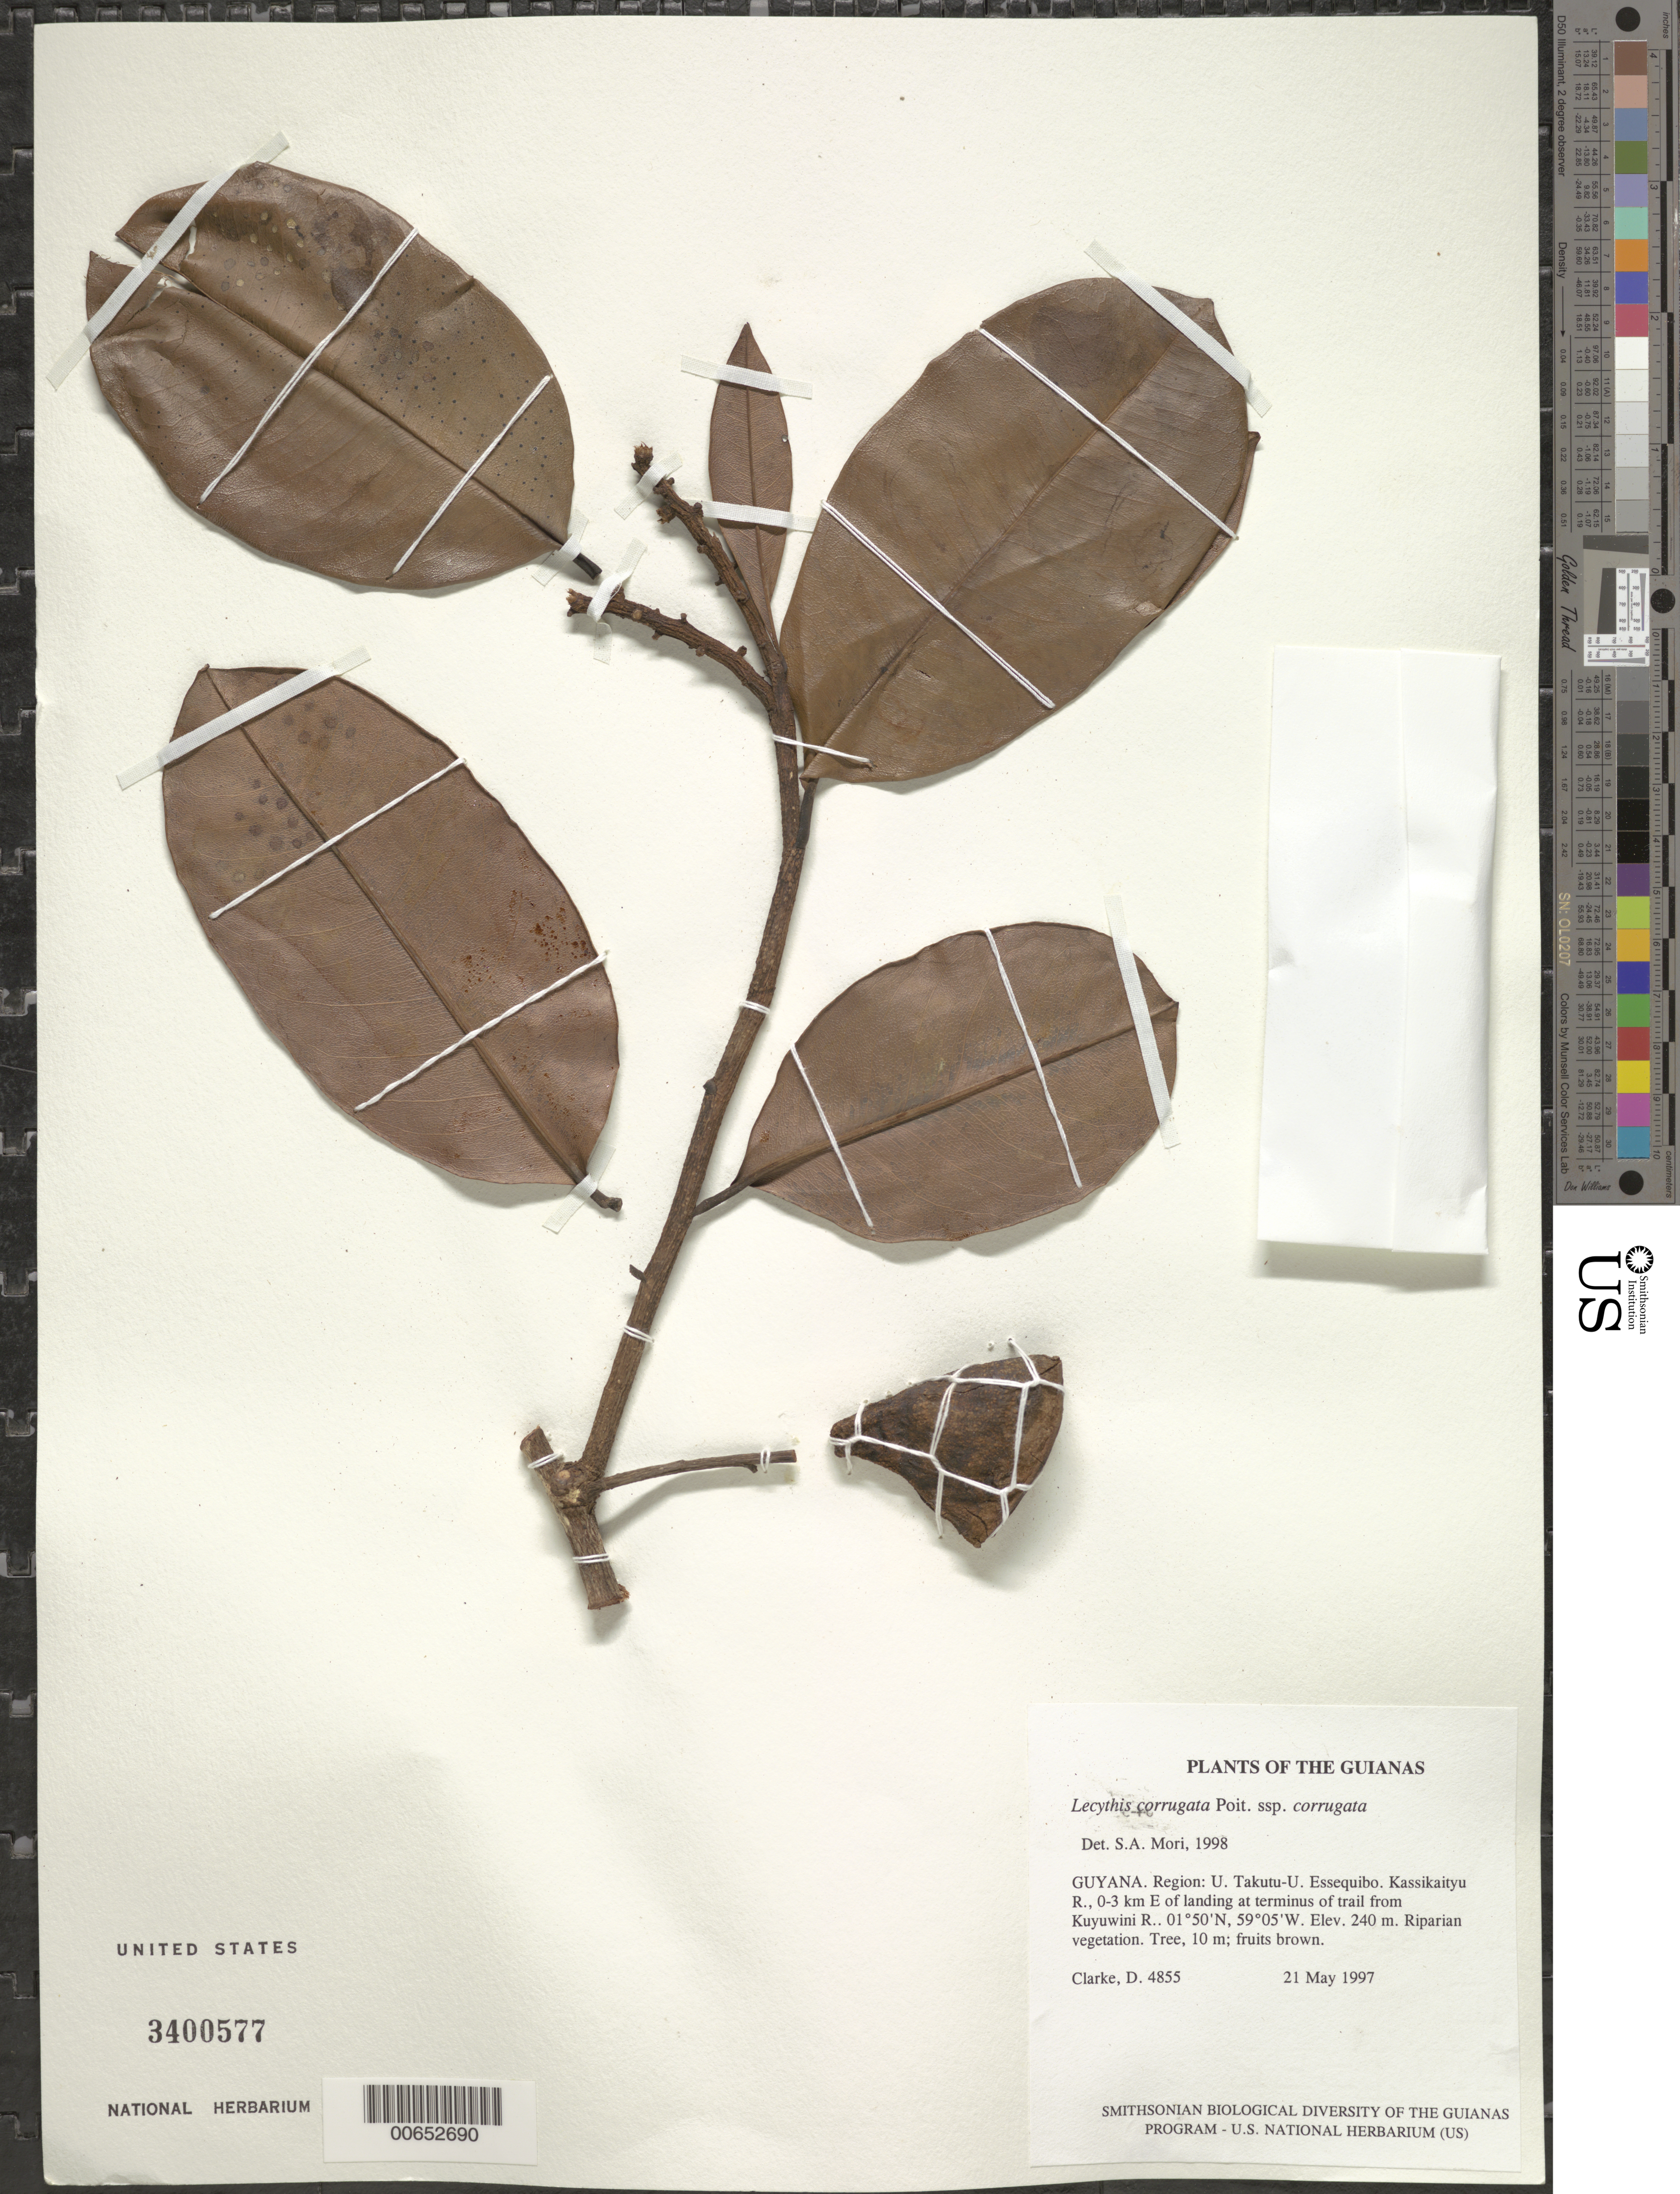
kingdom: Plantae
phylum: Tracheophyta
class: Magnoliopsida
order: Ericales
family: Lecythidaceae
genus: Lecythis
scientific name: Lecythis corrugata subsp. corrugata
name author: Poit.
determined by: Mori, Scott A.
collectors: H. D. Clarke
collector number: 4855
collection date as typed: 21 May 1997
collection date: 1997-05-21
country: Guyana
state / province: U. Takutu-U. Essequibo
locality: Kassikaityu R., 0-3 km E of landing at terminus of trail from Kuyuwini R.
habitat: Riparian vegetation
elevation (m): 240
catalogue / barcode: US 3400577